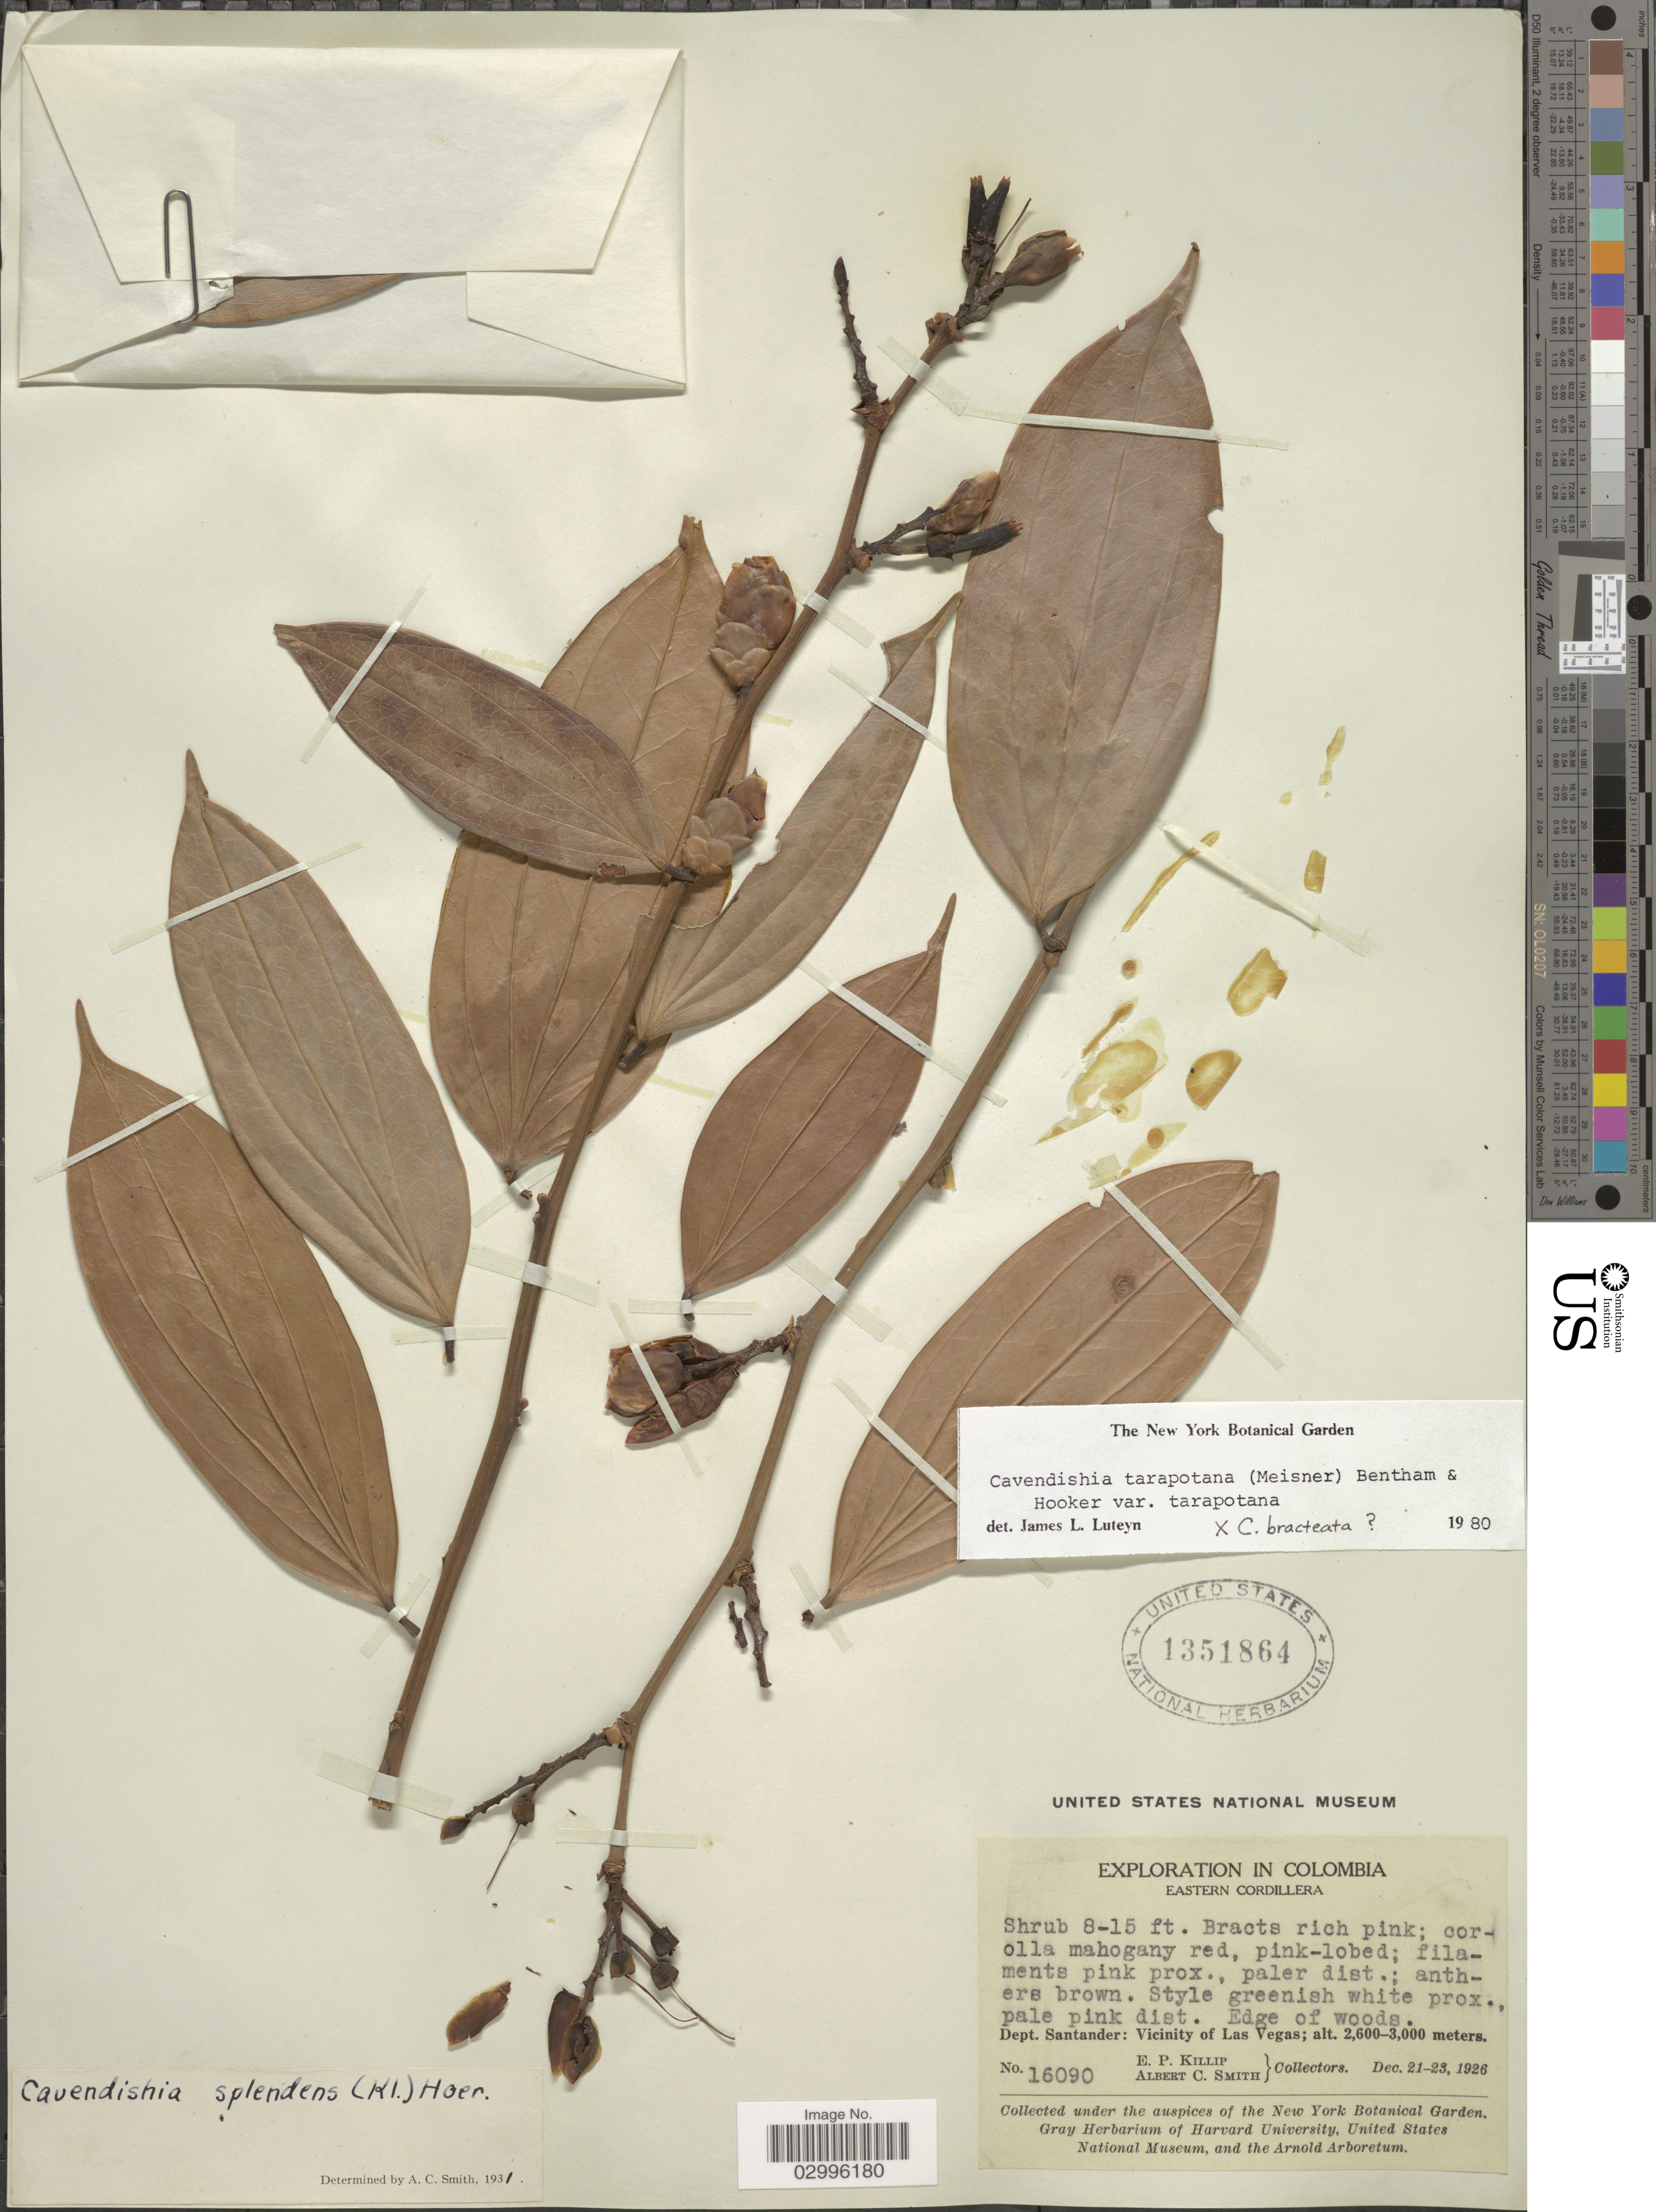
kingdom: Plantae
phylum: Tracheophyta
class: Magnoliopsida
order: Ericales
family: Ericaceae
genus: Cavendishia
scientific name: Cavendishia tarapotana var. tarapotana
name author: (Meisn.) Benth. & Hook.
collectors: E. P. Killip & A. C. Smith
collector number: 16090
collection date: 1926-12-21/1926-12-23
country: Colombia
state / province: Santander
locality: Eastern Cordillera. Dept. Santander: Vicinity of Las Vegas.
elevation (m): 2600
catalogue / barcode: US 1351864